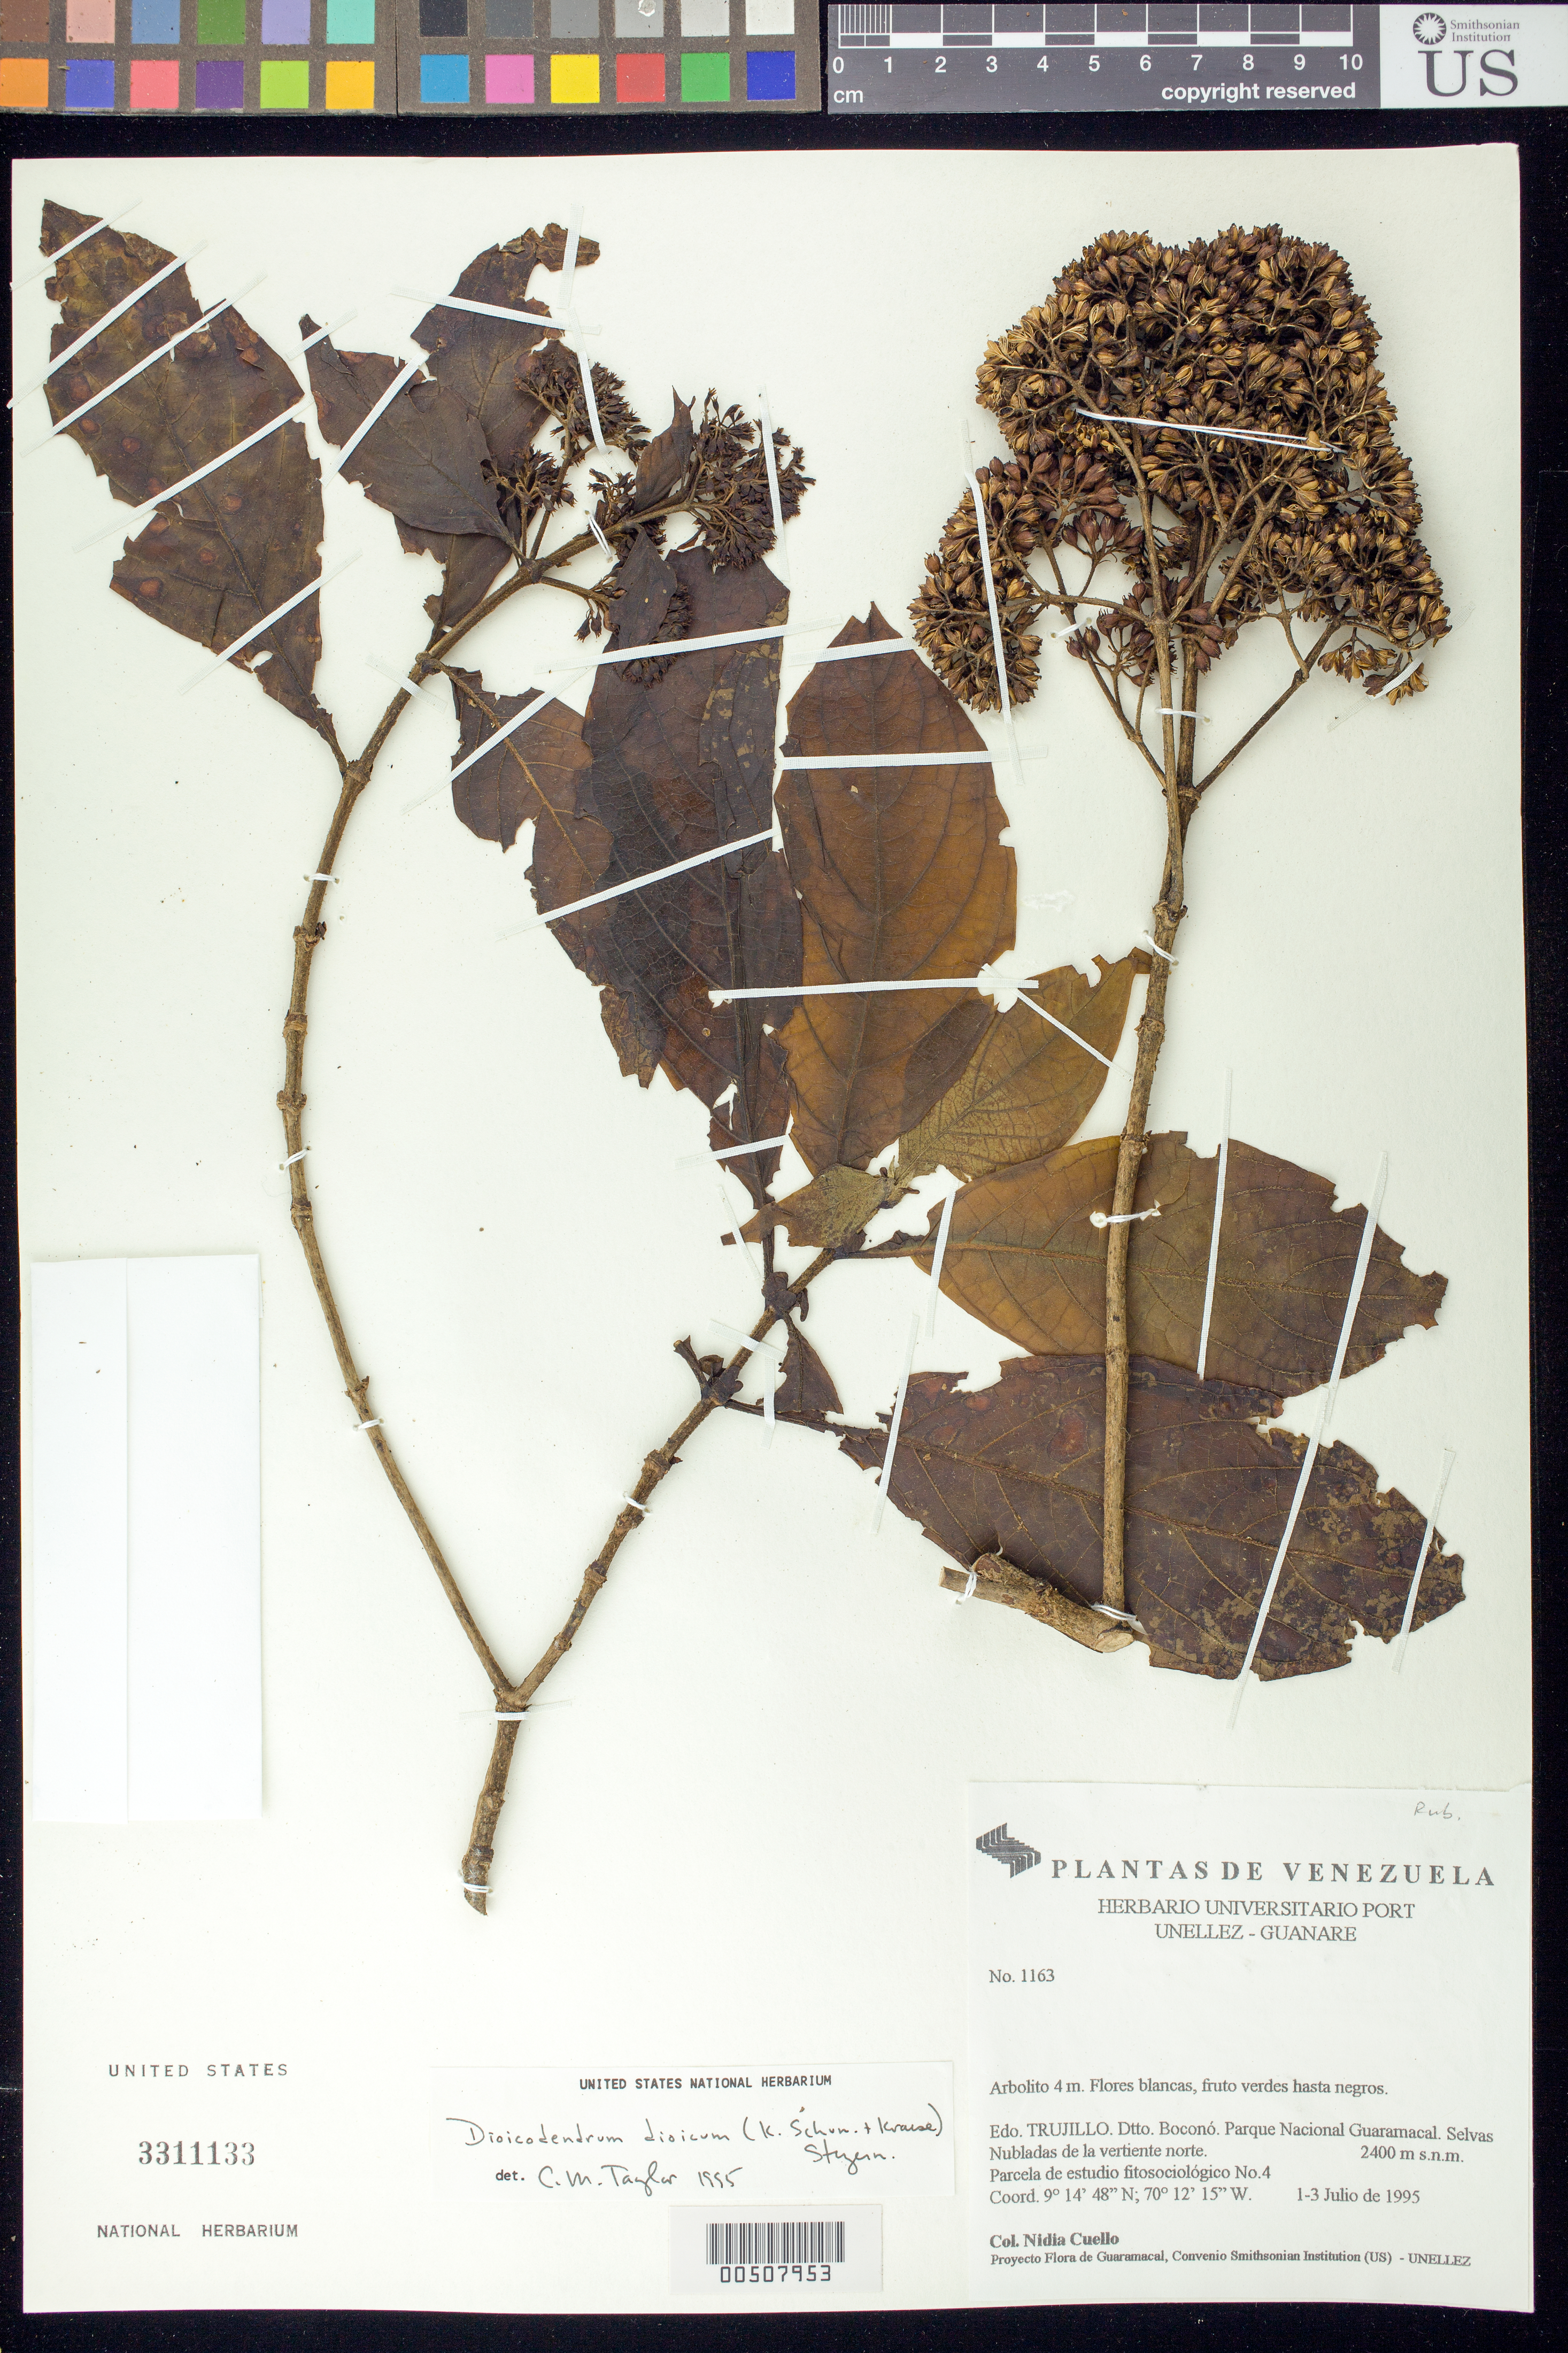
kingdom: Plantae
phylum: Tracheophyta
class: Magnoliopsida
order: Gentianales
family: Rubiaceae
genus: Dioicodendron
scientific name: Dioicodendron dioicum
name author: (K. Schum. & Krause) Steyerm.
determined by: Taylor, Charlotte M.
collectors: N. L. Cuello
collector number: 1163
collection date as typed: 01 Jul 1995 to 03 Jul 1995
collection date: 1995-07-01/1995-07-03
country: Venezuela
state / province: Trujillo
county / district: Boconó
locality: Parque Nacional Guaramacal. Vertiente N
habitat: Selvas Nubladas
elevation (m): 2400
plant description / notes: K, MO, NY, PORT, US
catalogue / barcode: US 3311133